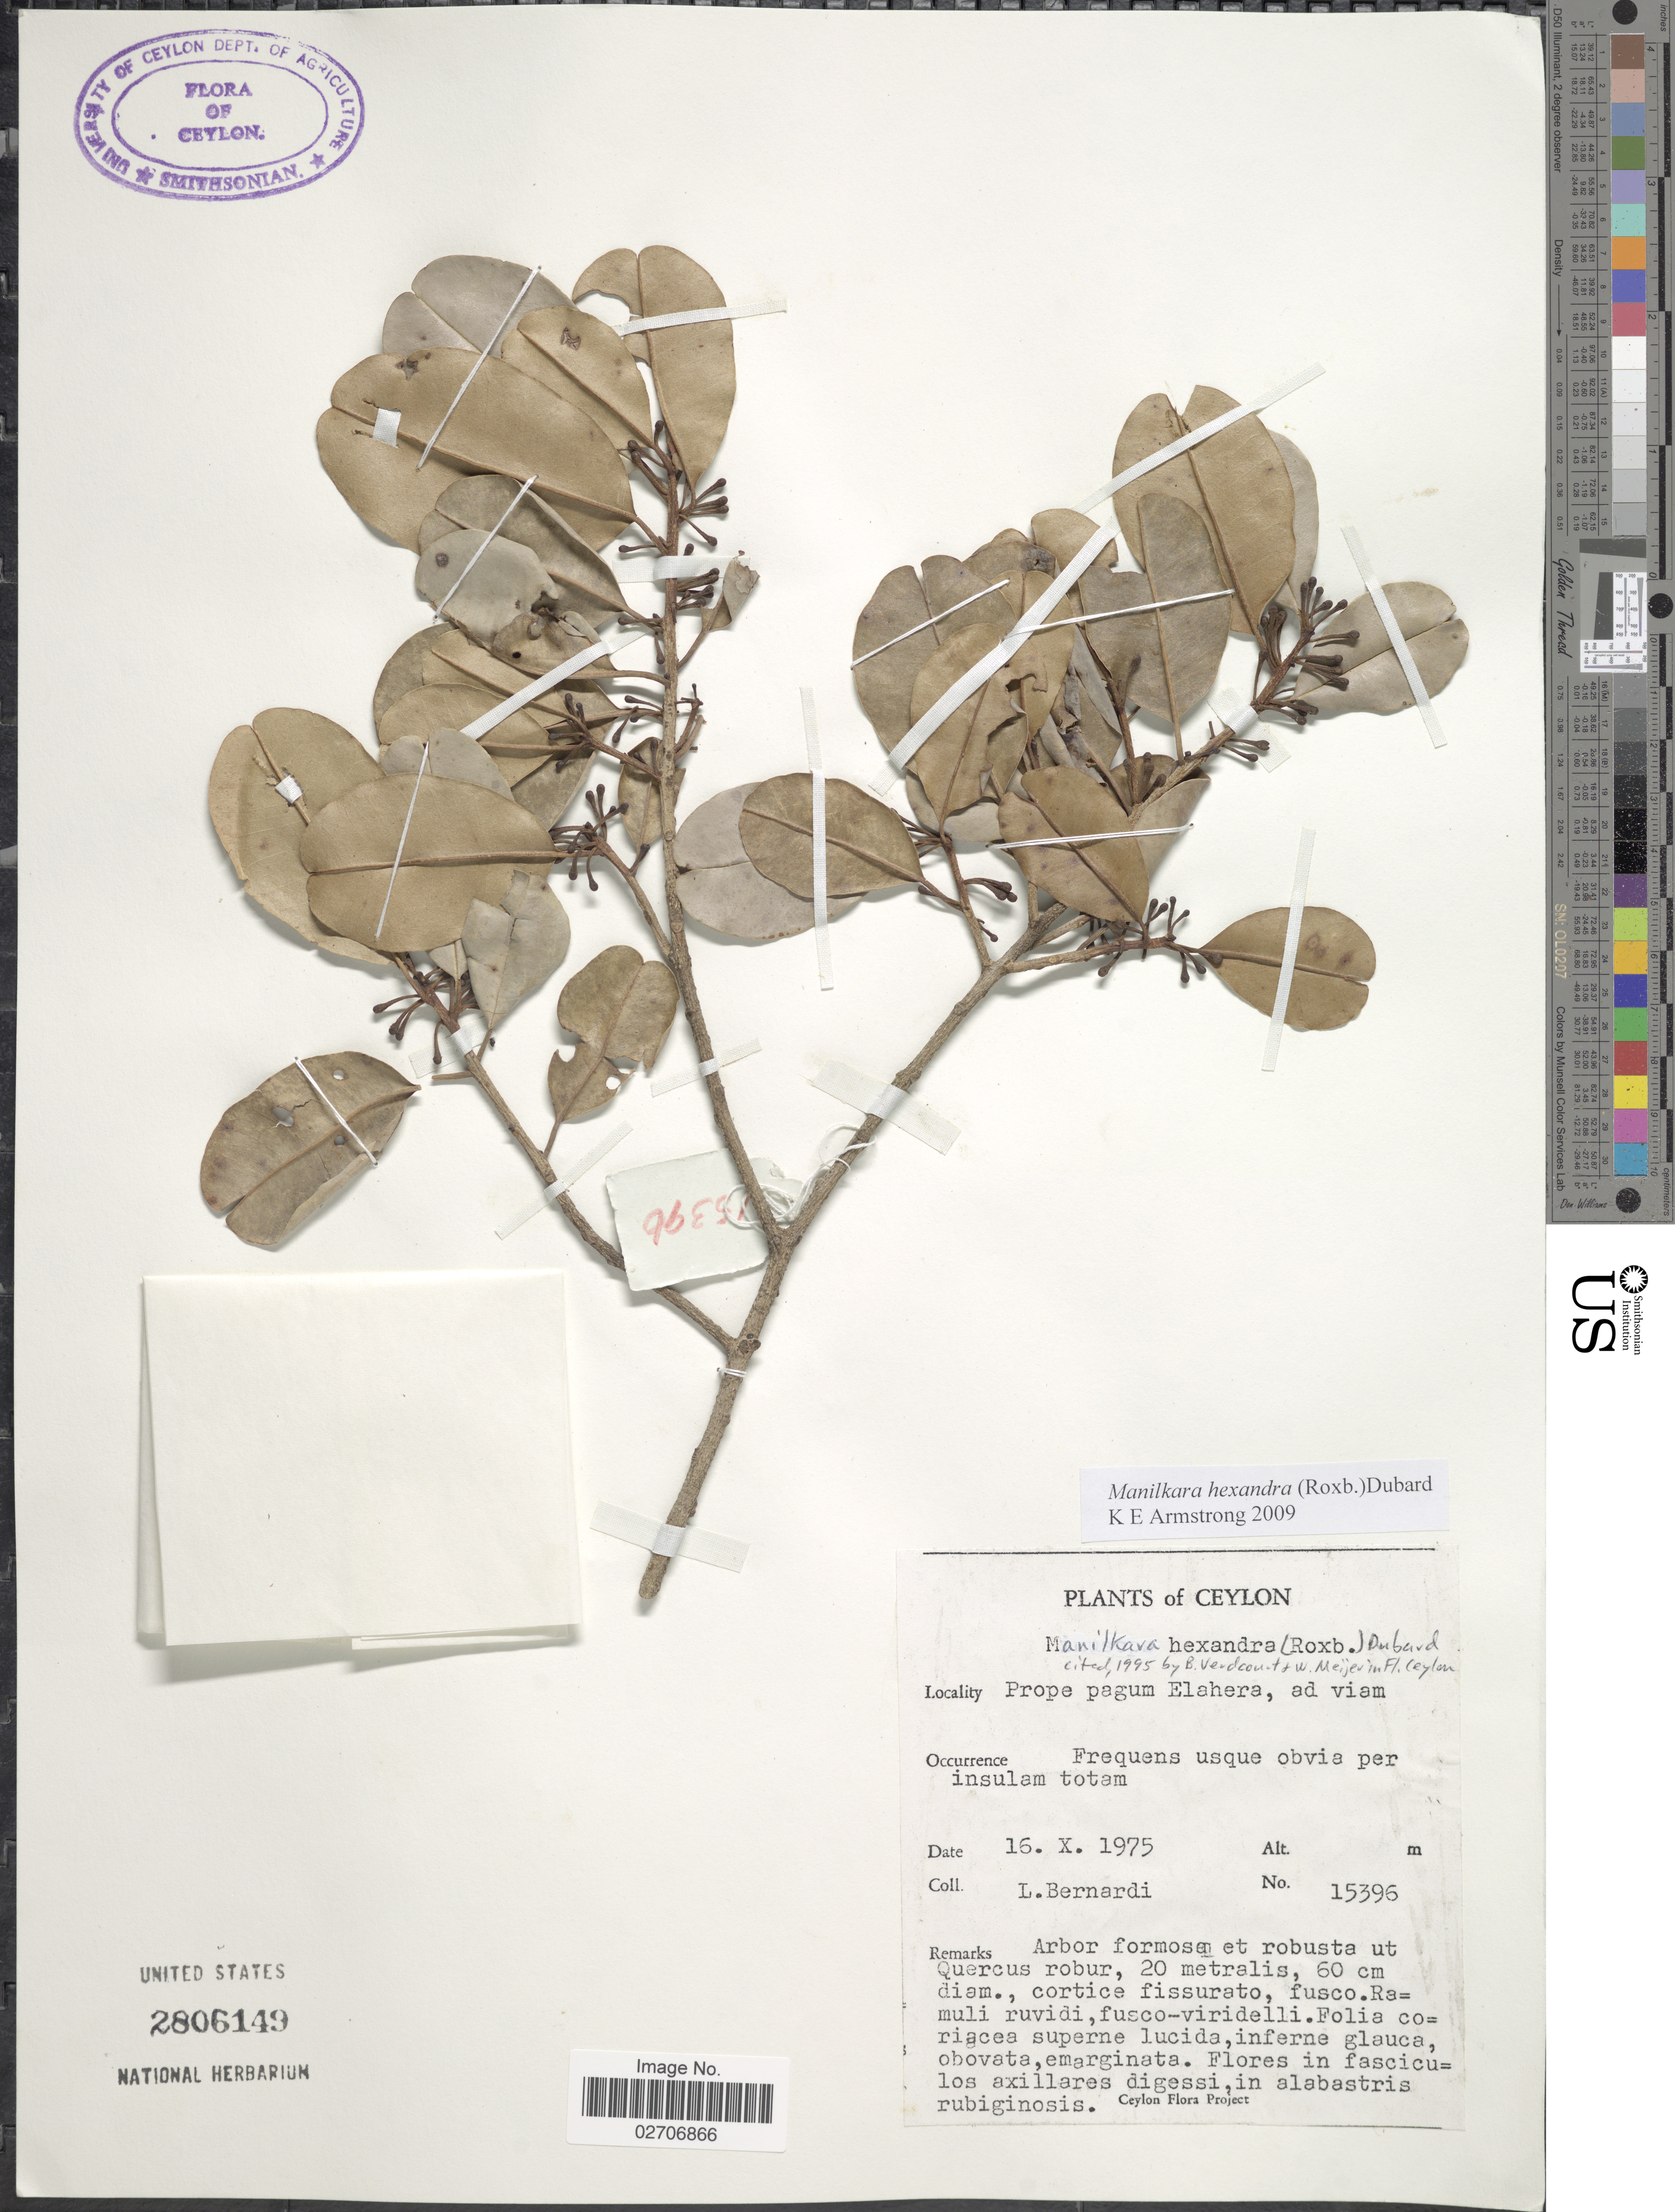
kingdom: Plantae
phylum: Tracheophyta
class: Magnoliopsida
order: Ericales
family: Sapotaceae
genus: Manilkara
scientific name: Manilkara hexandra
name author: (Roxb.) Dubard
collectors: L. Bernardi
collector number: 15396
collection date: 1975-10-16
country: Sri Lanka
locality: Ceylon, Prope pagum Elahera, ad viam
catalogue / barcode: US 2806149